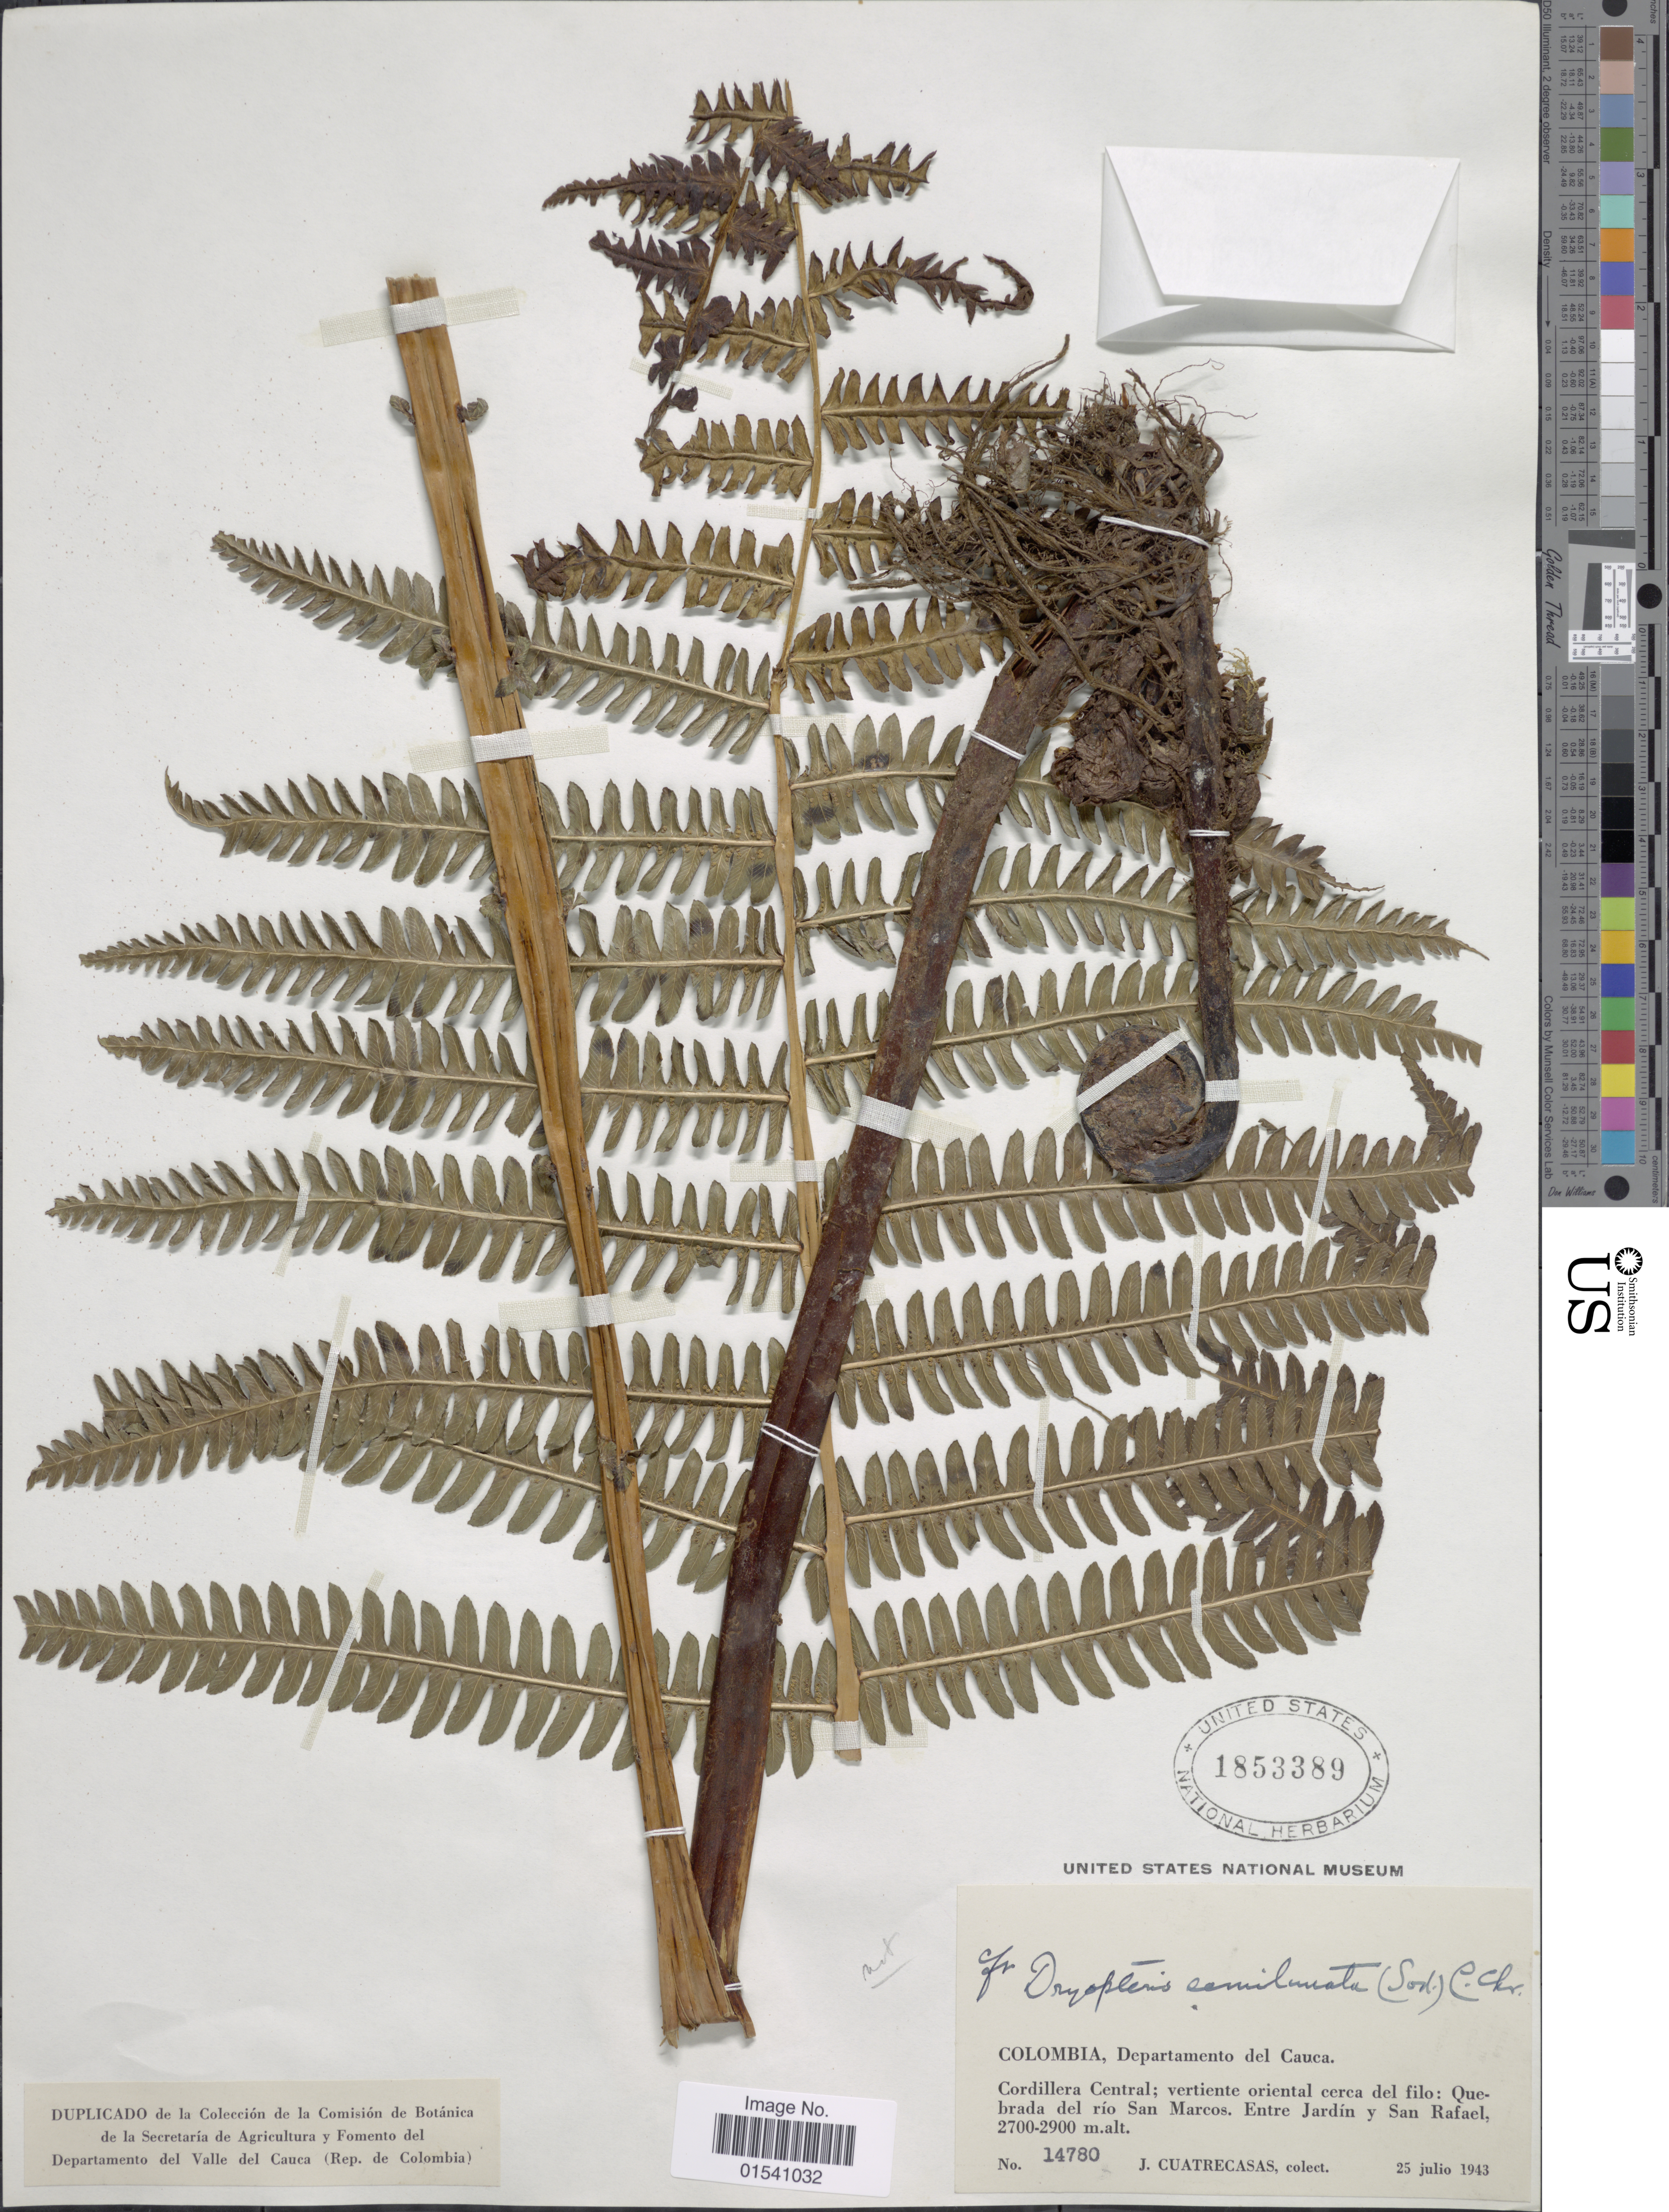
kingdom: Plantae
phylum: Tracheophyta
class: Polypodiopsida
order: Polypodiales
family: Thelypteridaceae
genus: Amauropelta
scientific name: Amauropelta semilunata (Sodiro) comb. nov., ined 2015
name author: (Sodiro)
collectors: J. Cuatrecasas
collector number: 14780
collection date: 1943-07-25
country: Colombia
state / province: Cauca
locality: Departamento del Cauca. Cordillera Central; vertiente oriental cerca del filo: Quebrada del río San Marcos. Entre Jardín y San Rafael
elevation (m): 2700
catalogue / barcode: US 1853389